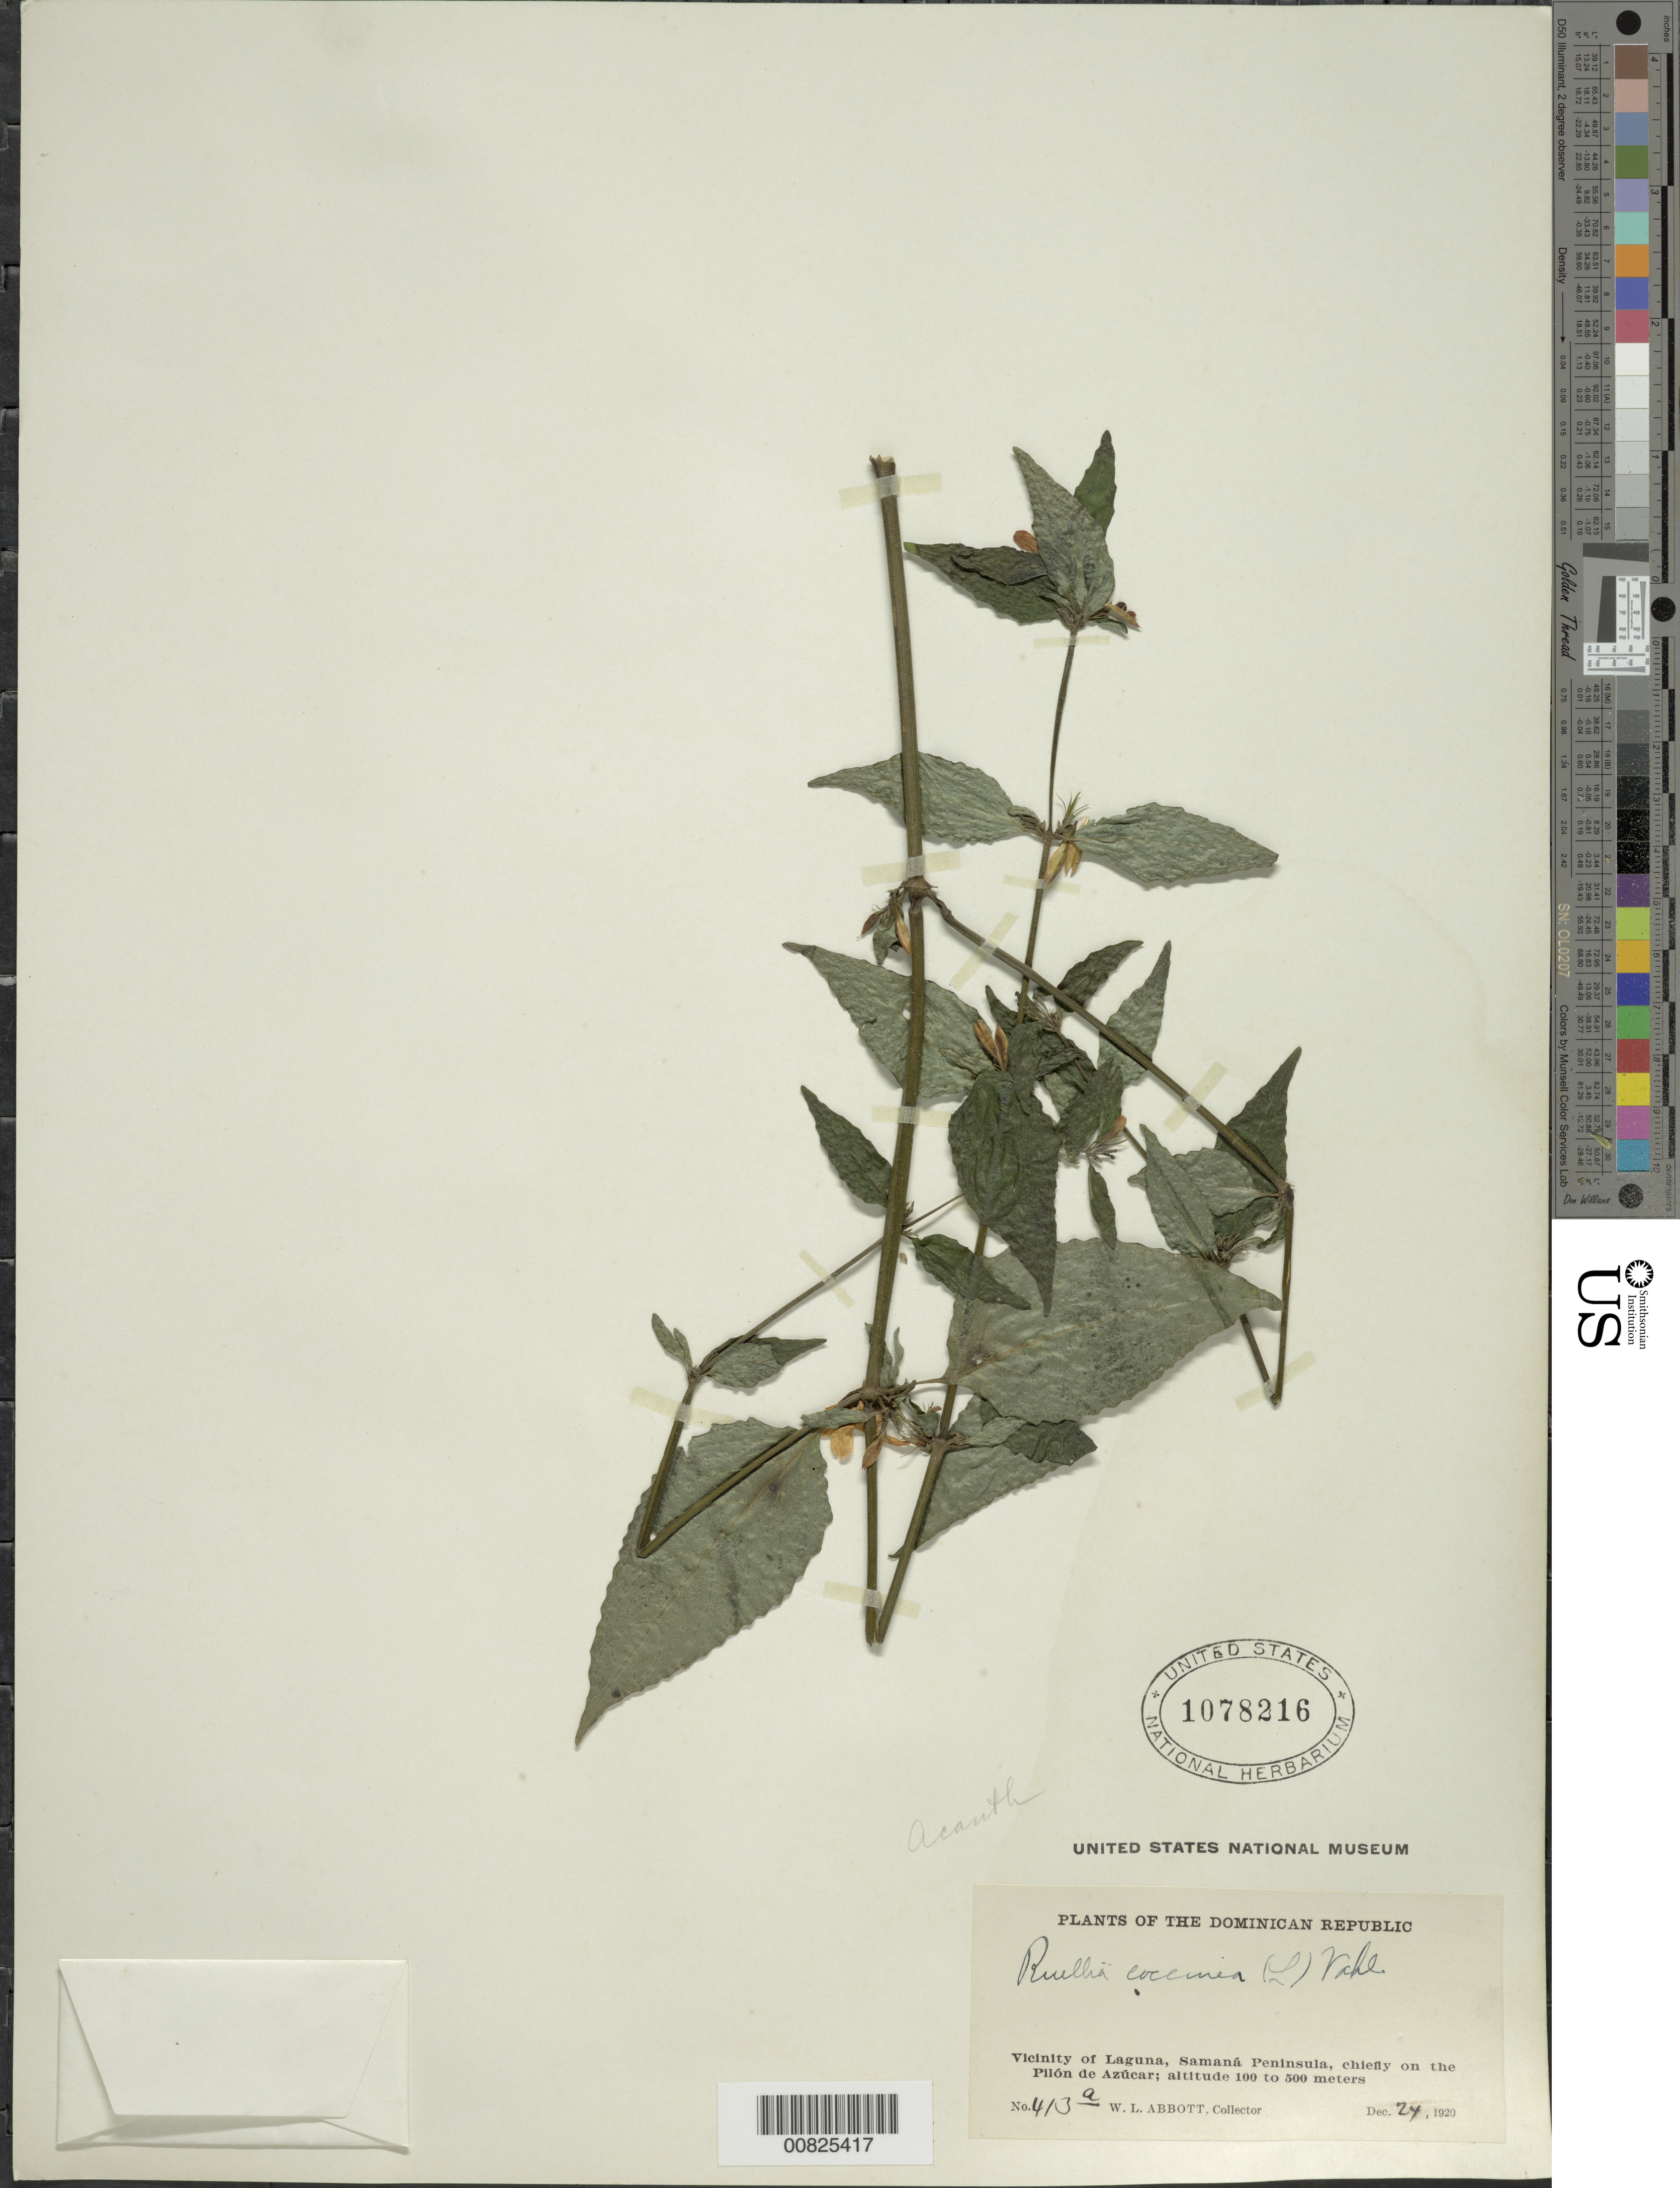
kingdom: Plantae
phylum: Tracheophyta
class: Magnoliopsida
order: Lamiales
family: Acanthaceae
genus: Ruellia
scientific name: Ruellia coccinea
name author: (L.) Vahl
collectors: W. L. Abbott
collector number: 413A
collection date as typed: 24 Dec 1920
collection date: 1920-12-24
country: Dominican Republic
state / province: Samana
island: Hispaniola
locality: Vicinity of Laguna, Samaná Peninsula, chiefly on the Pilón de Azúcar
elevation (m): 100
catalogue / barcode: US 1078216